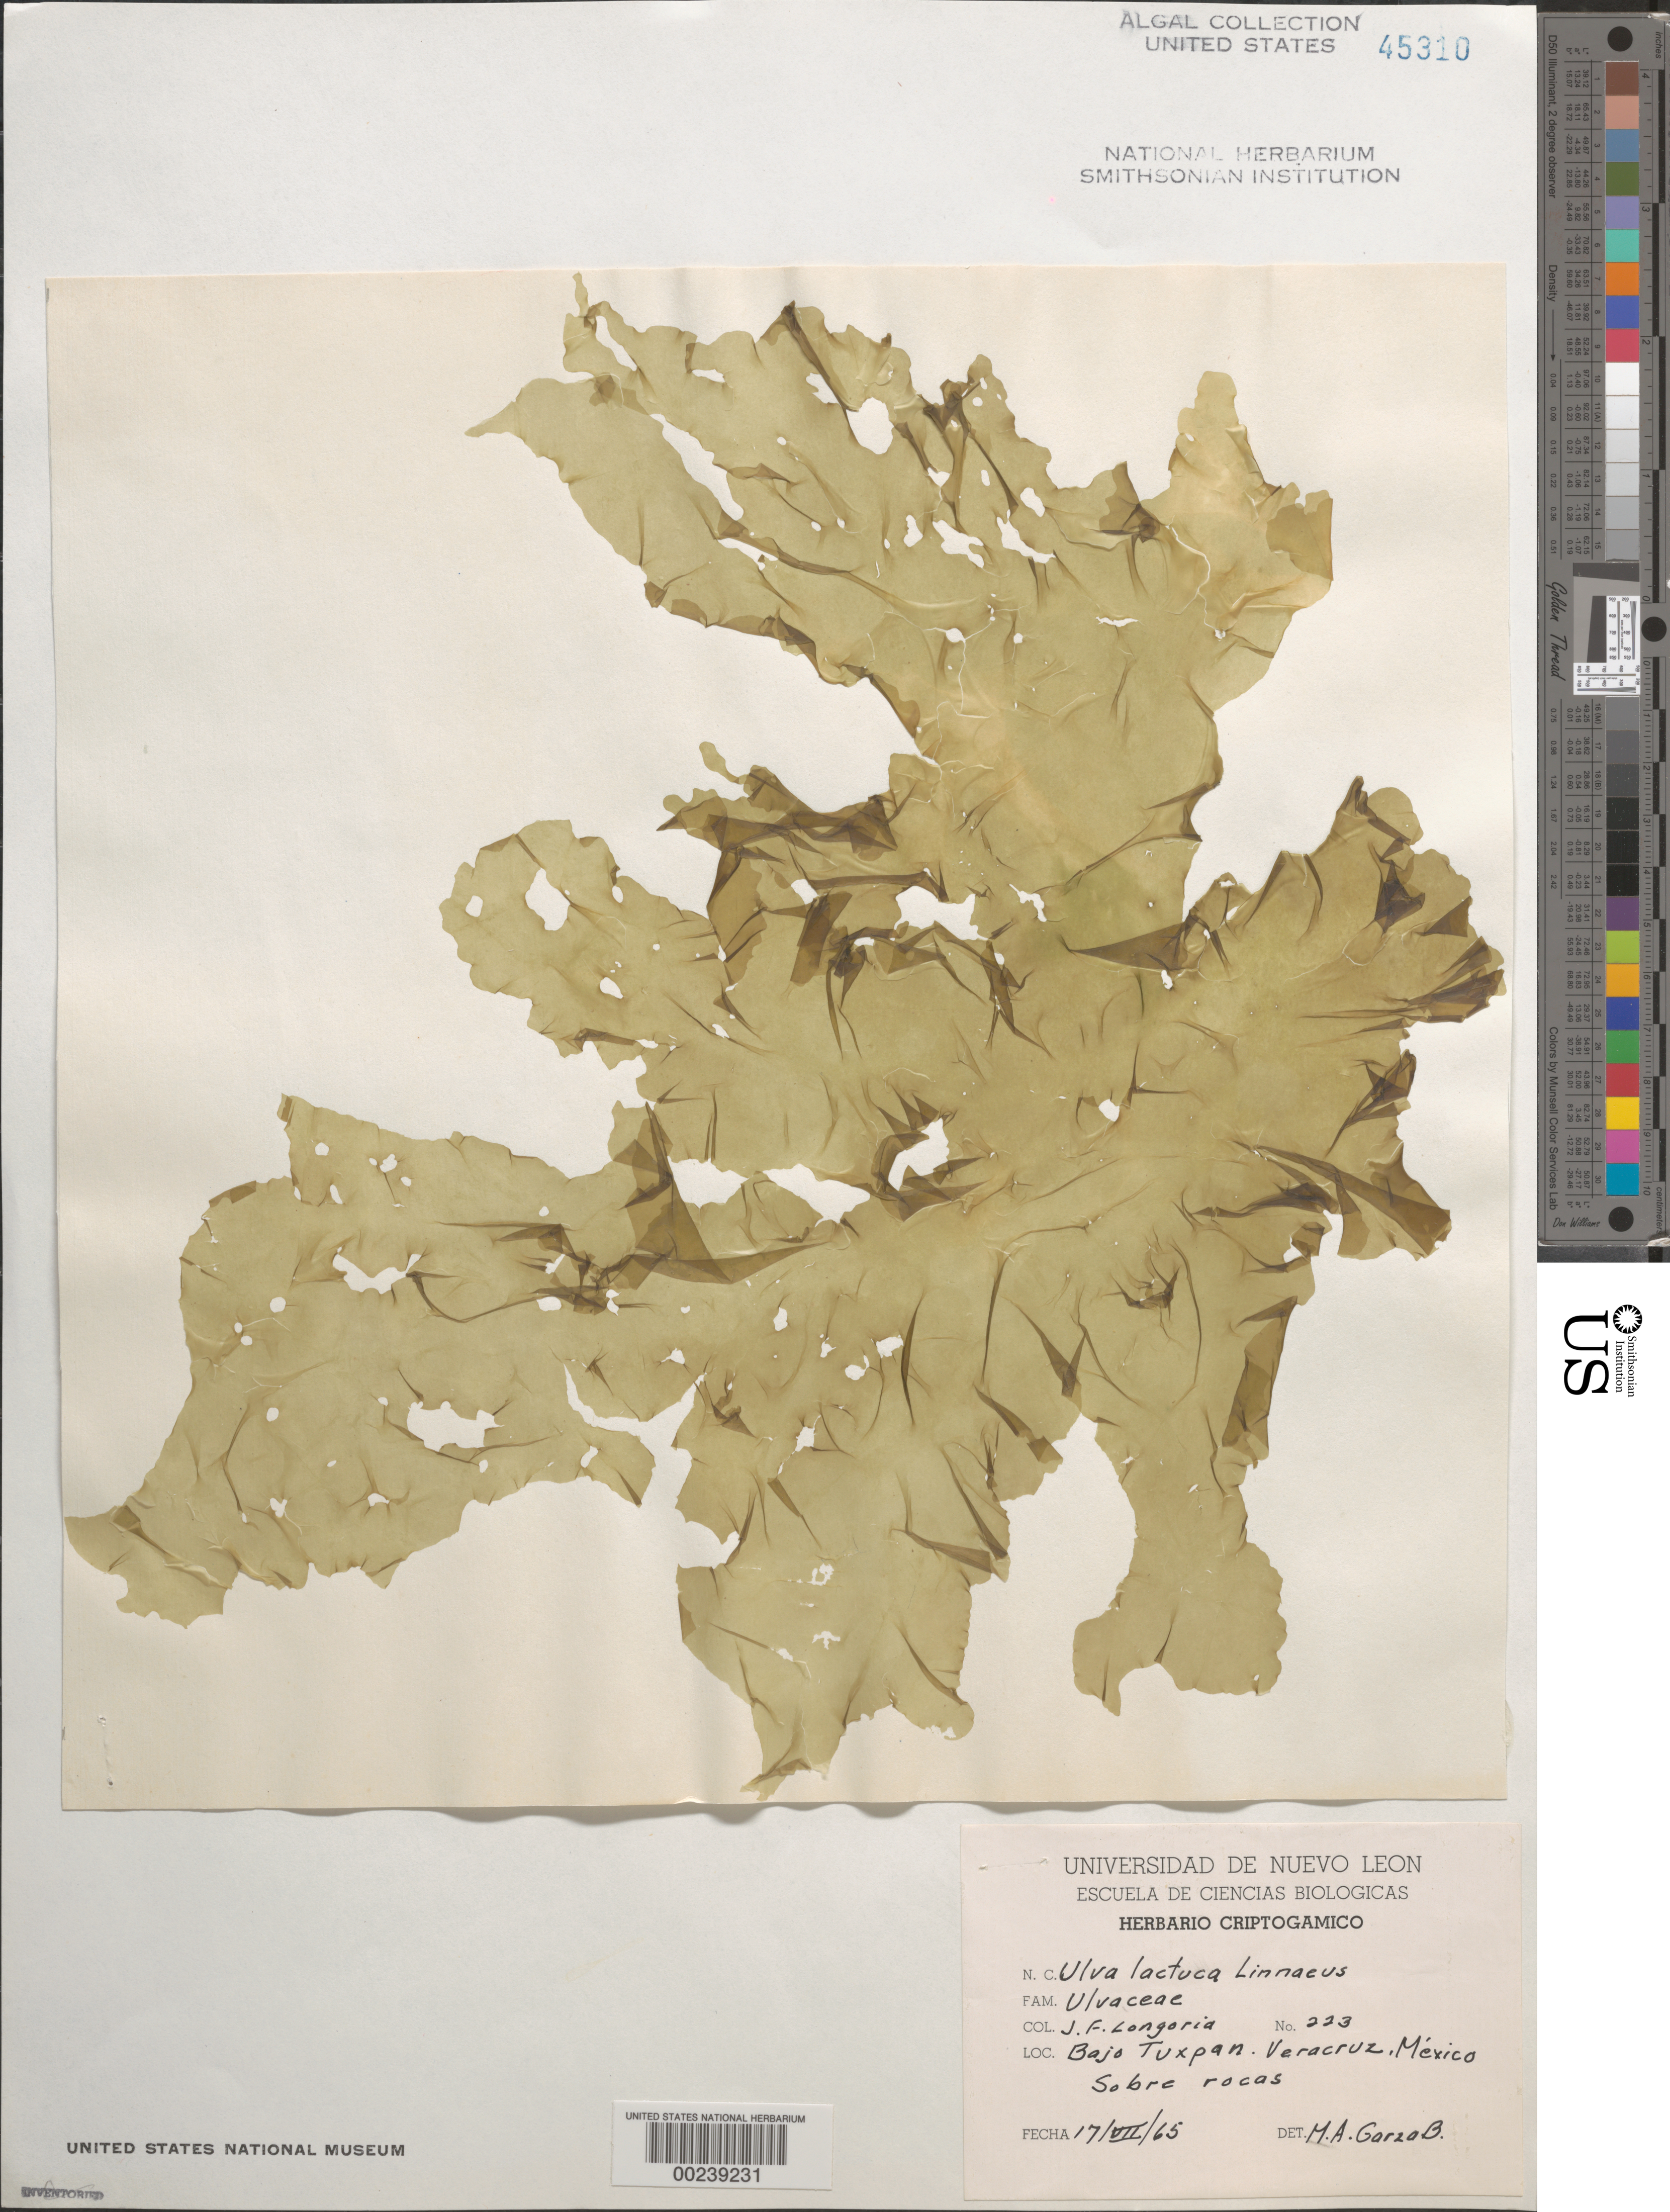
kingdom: Plantae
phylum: Chlorophyta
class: Ulvophyceae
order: Ulvales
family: Ulvaceae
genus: Ulva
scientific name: Ulva lactuca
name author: L.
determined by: Garza Barrientos, M. A.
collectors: J. Longoria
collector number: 223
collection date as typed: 17 Jul 1965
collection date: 1965-07-17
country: Mexico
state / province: Veracruz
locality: Bajo Tuxpan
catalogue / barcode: US 45310